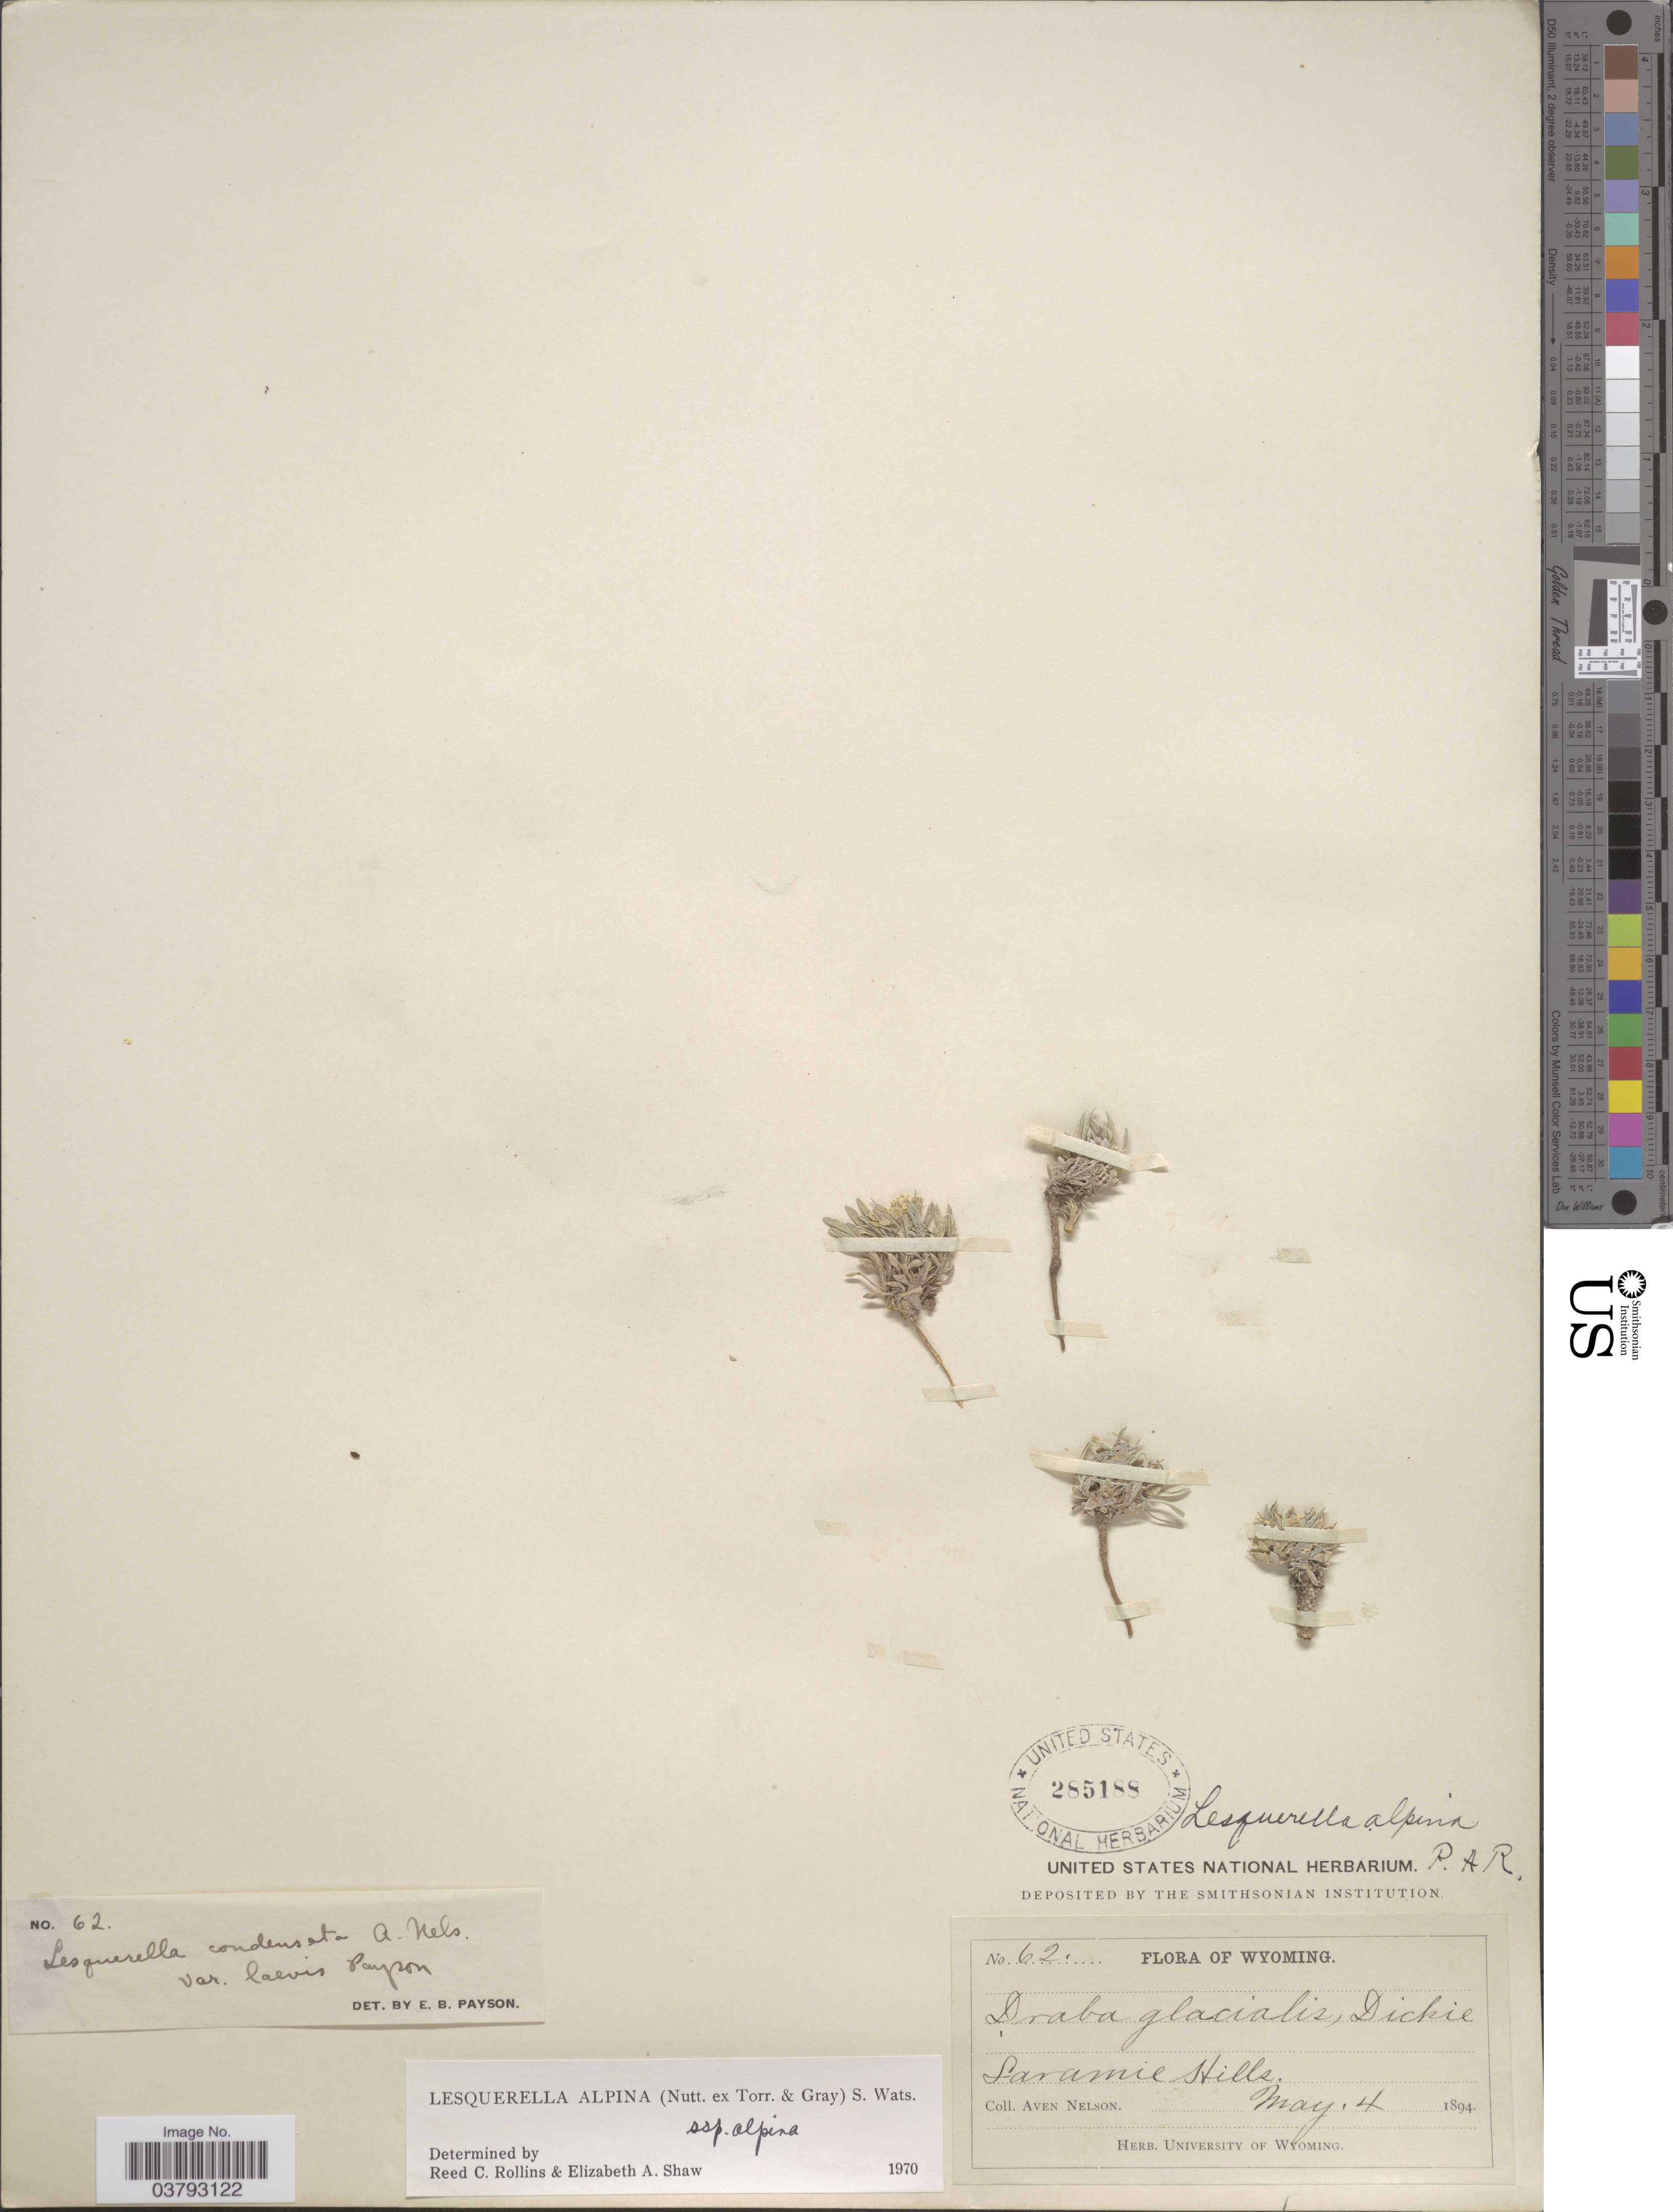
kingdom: Plantae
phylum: Tracheophyta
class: Magnoliopsida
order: Brassicales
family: Brassicaceae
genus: Lesquerella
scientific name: Lesquerella alpina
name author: (Nutt.) S. Watson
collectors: A. Nelson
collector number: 62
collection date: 1894-05-04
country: United States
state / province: Wyoming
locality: Laramie Hills.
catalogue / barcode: US 285188